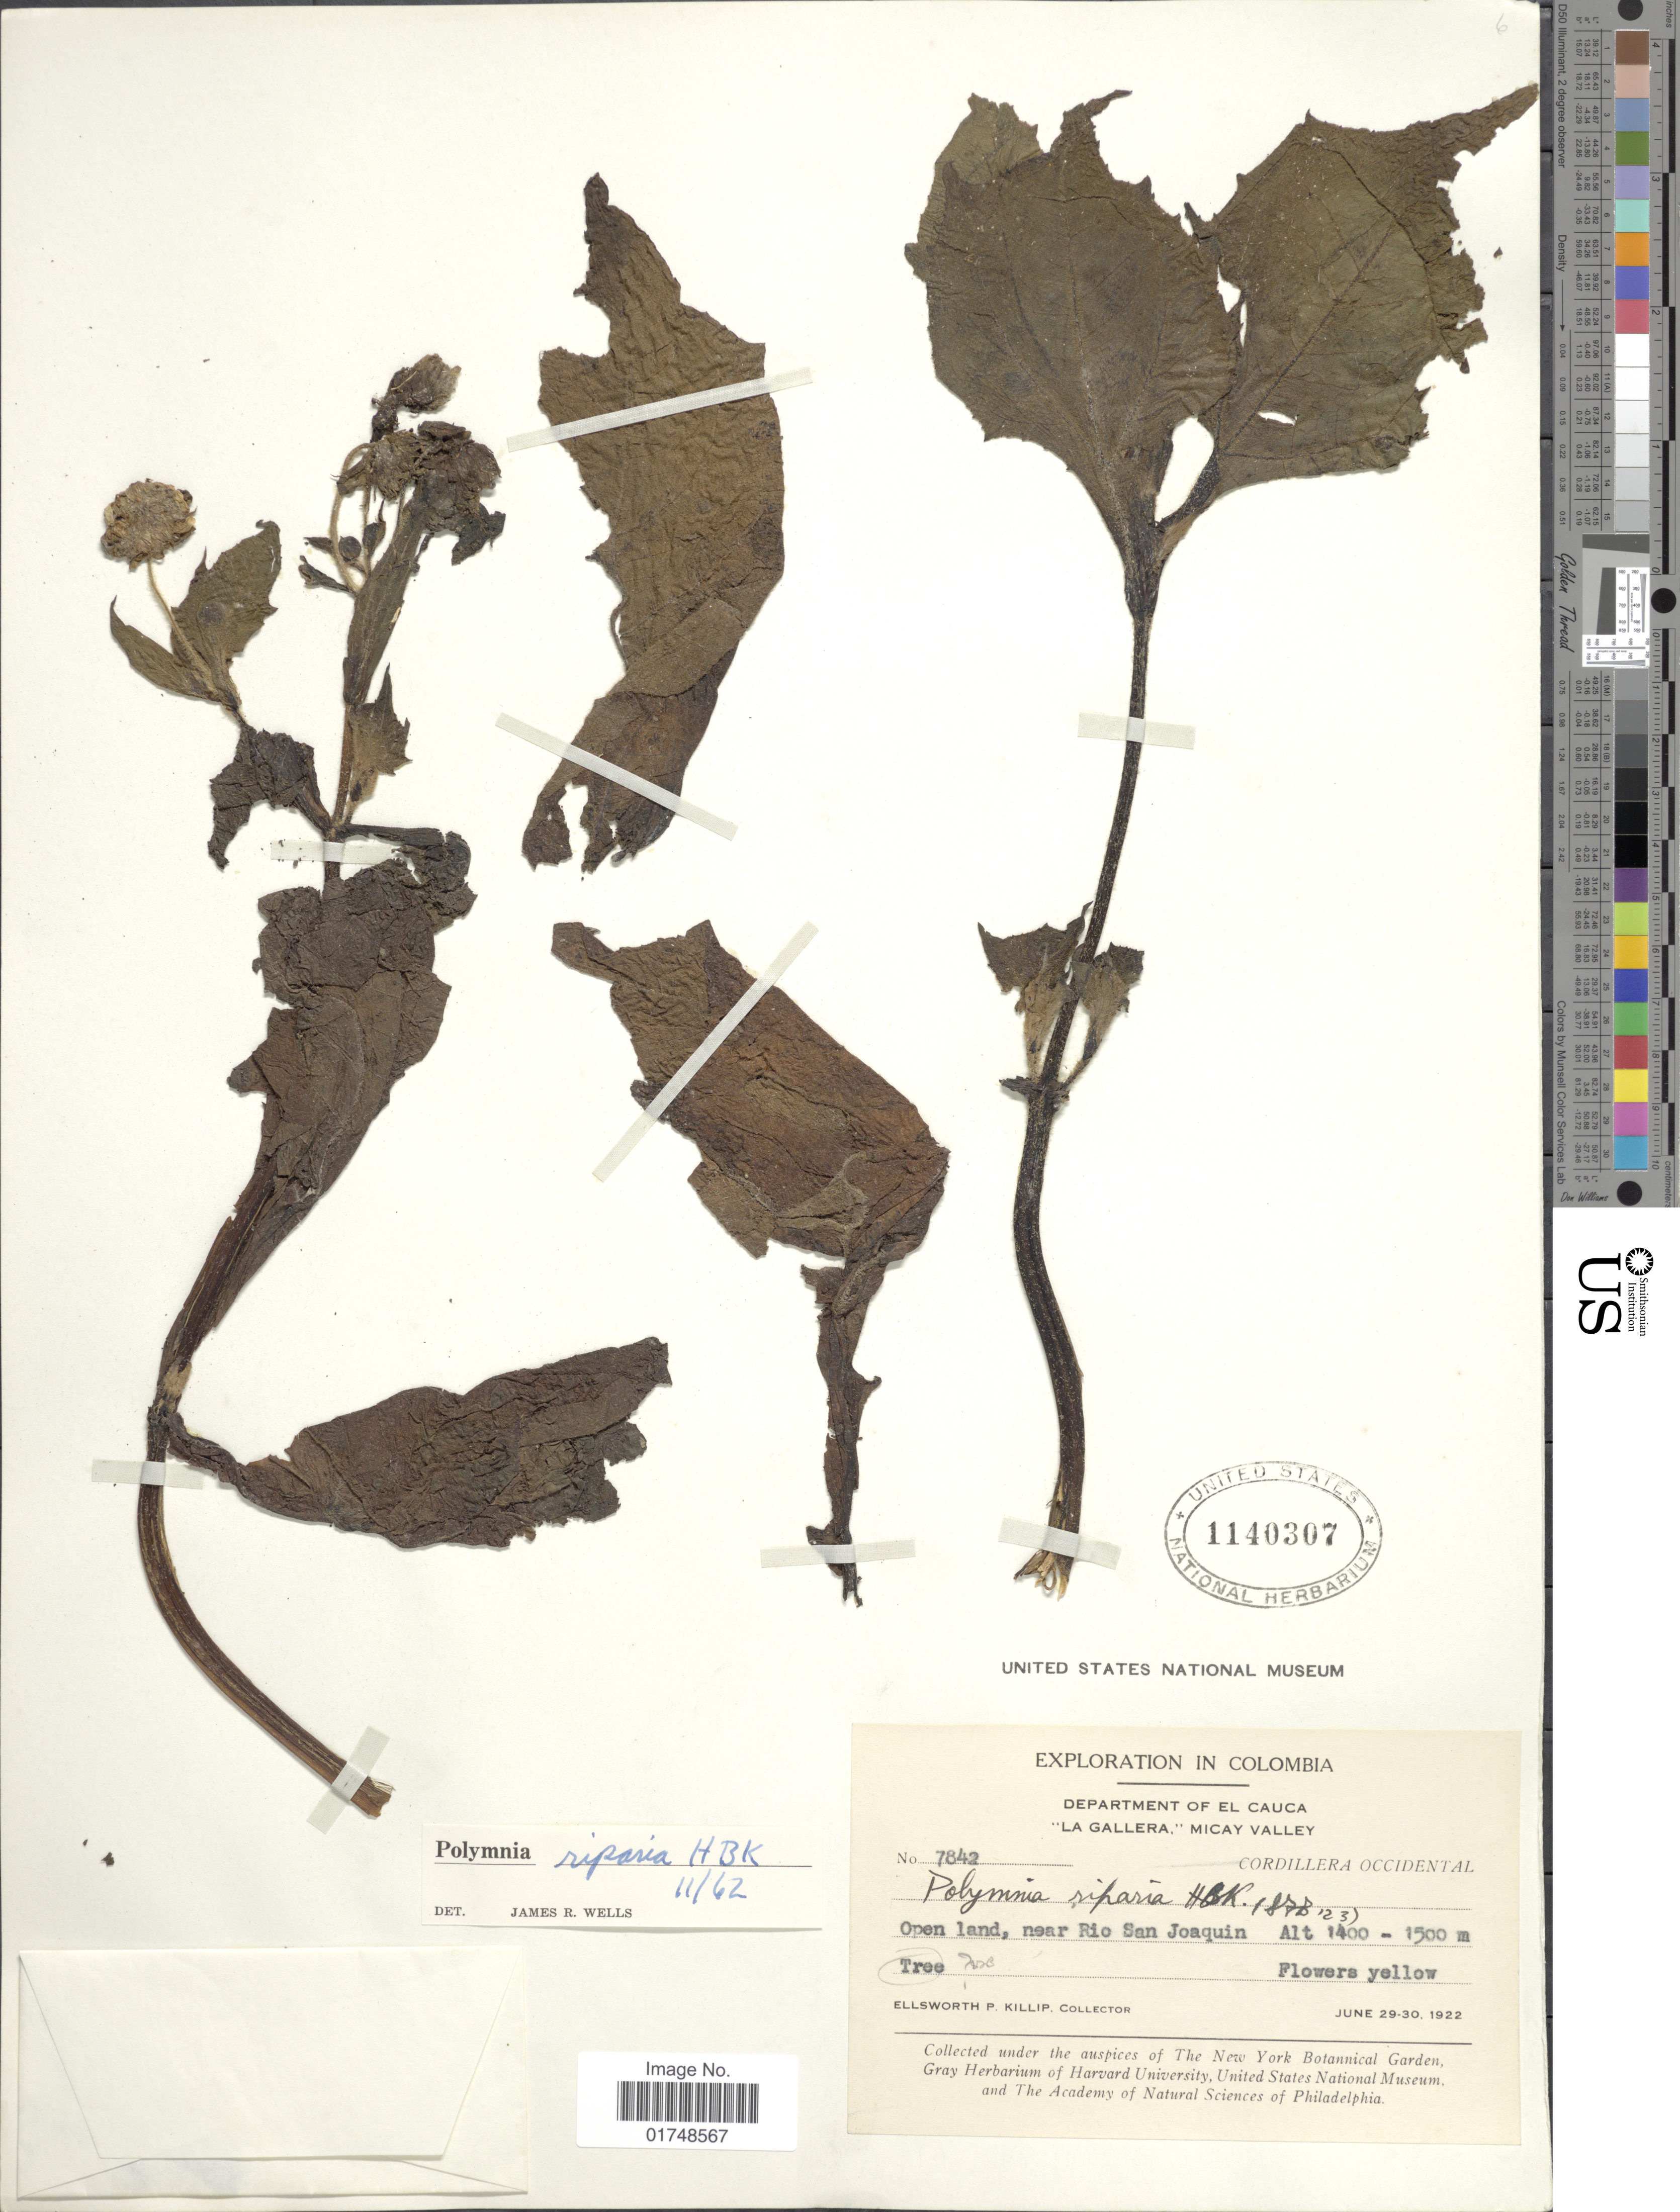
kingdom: Plantae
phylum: Tracheophyta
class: Magnoliopsida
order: Asterales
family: Asteraceae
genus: Smallanthus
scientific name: Smallanthus riparius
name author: (Kunth) H. Rob.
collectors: E. P. Killip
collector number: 7842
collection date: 1922-06-29/1922-06-30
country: Colombia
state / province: Cauca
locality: Department of El Cauca. "La Gallera", Micay Valley. Cordillera Occidental, near San Joaquin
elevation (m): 1400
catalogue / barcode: US 1140307